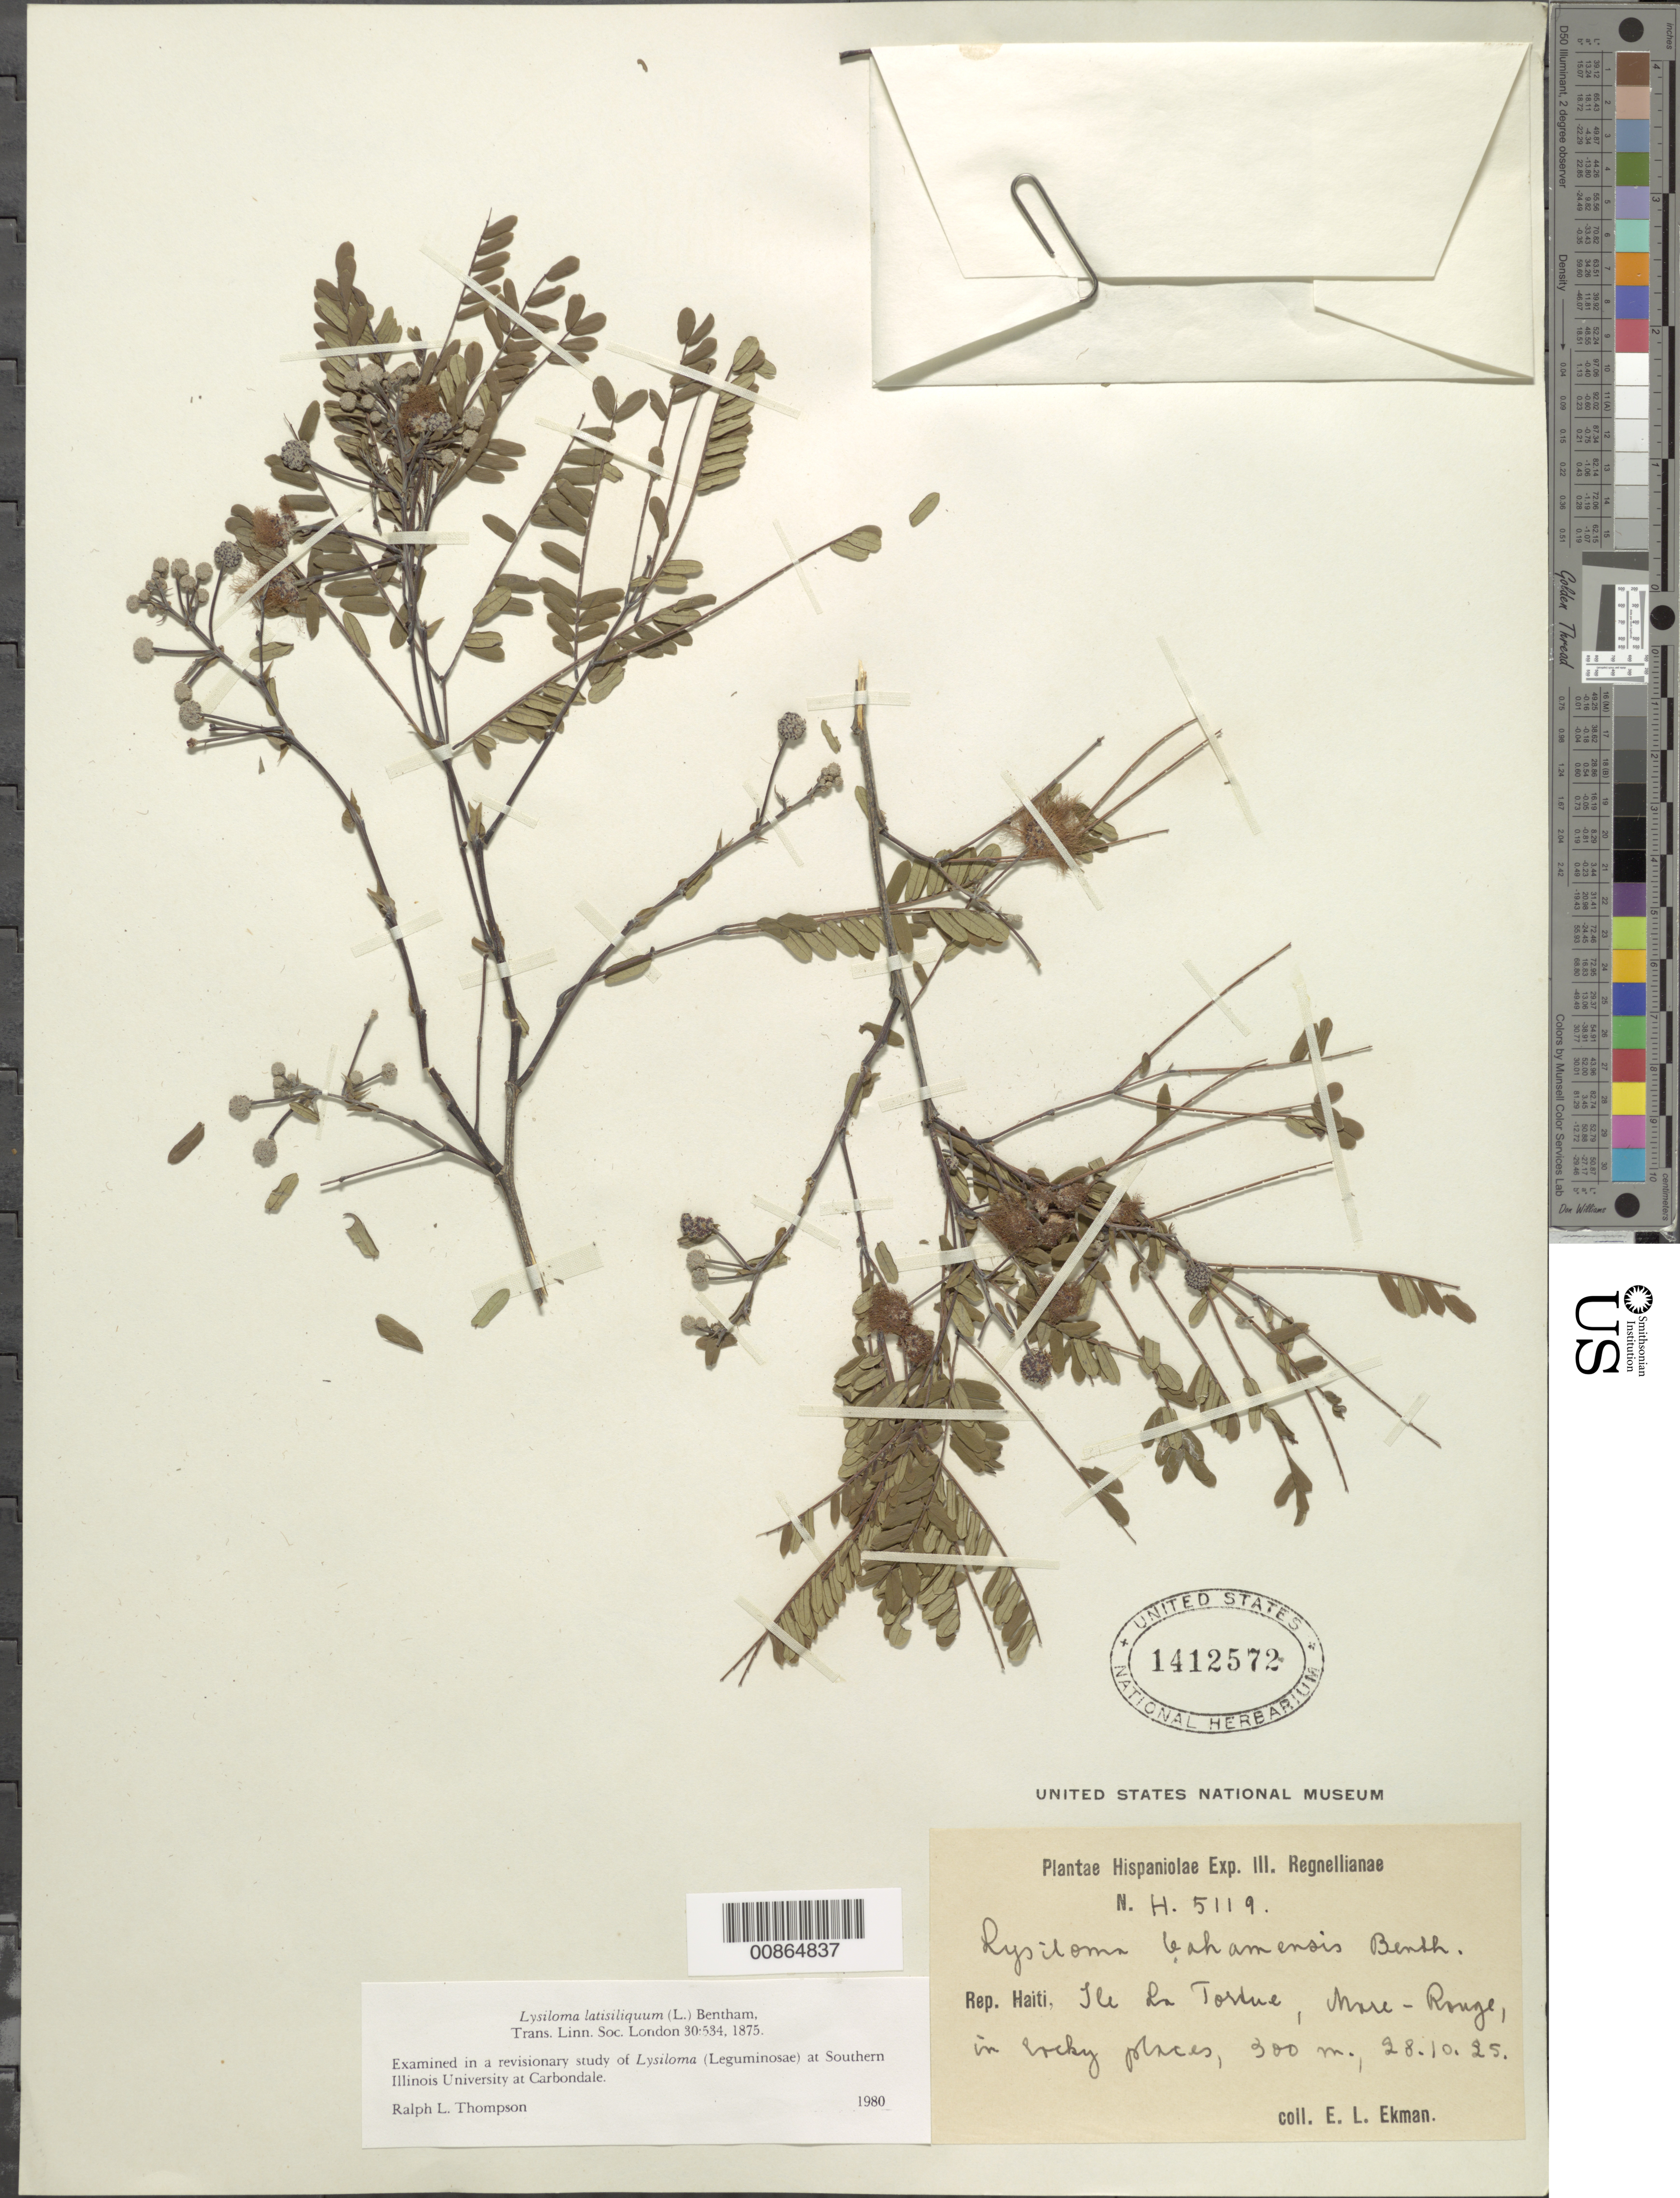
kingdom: Plantae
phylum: Tracheophyta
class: Magnoliopsida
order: Fabales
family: Fabaceae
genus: Lysiloma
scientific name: Lysiloma latisiliquum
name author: (L.) Benth.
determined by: Thompson, R. L.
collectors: E. L. Ekman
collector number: H 5119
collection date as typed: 28 Oct 1925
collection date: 1925-10-28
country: Haiti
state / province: Nord-Óuest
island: Île de la Tortue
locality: Ile La Tortue, Mare-Rouge.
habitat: In rocky places.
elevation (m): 300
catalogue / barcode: US 1412572